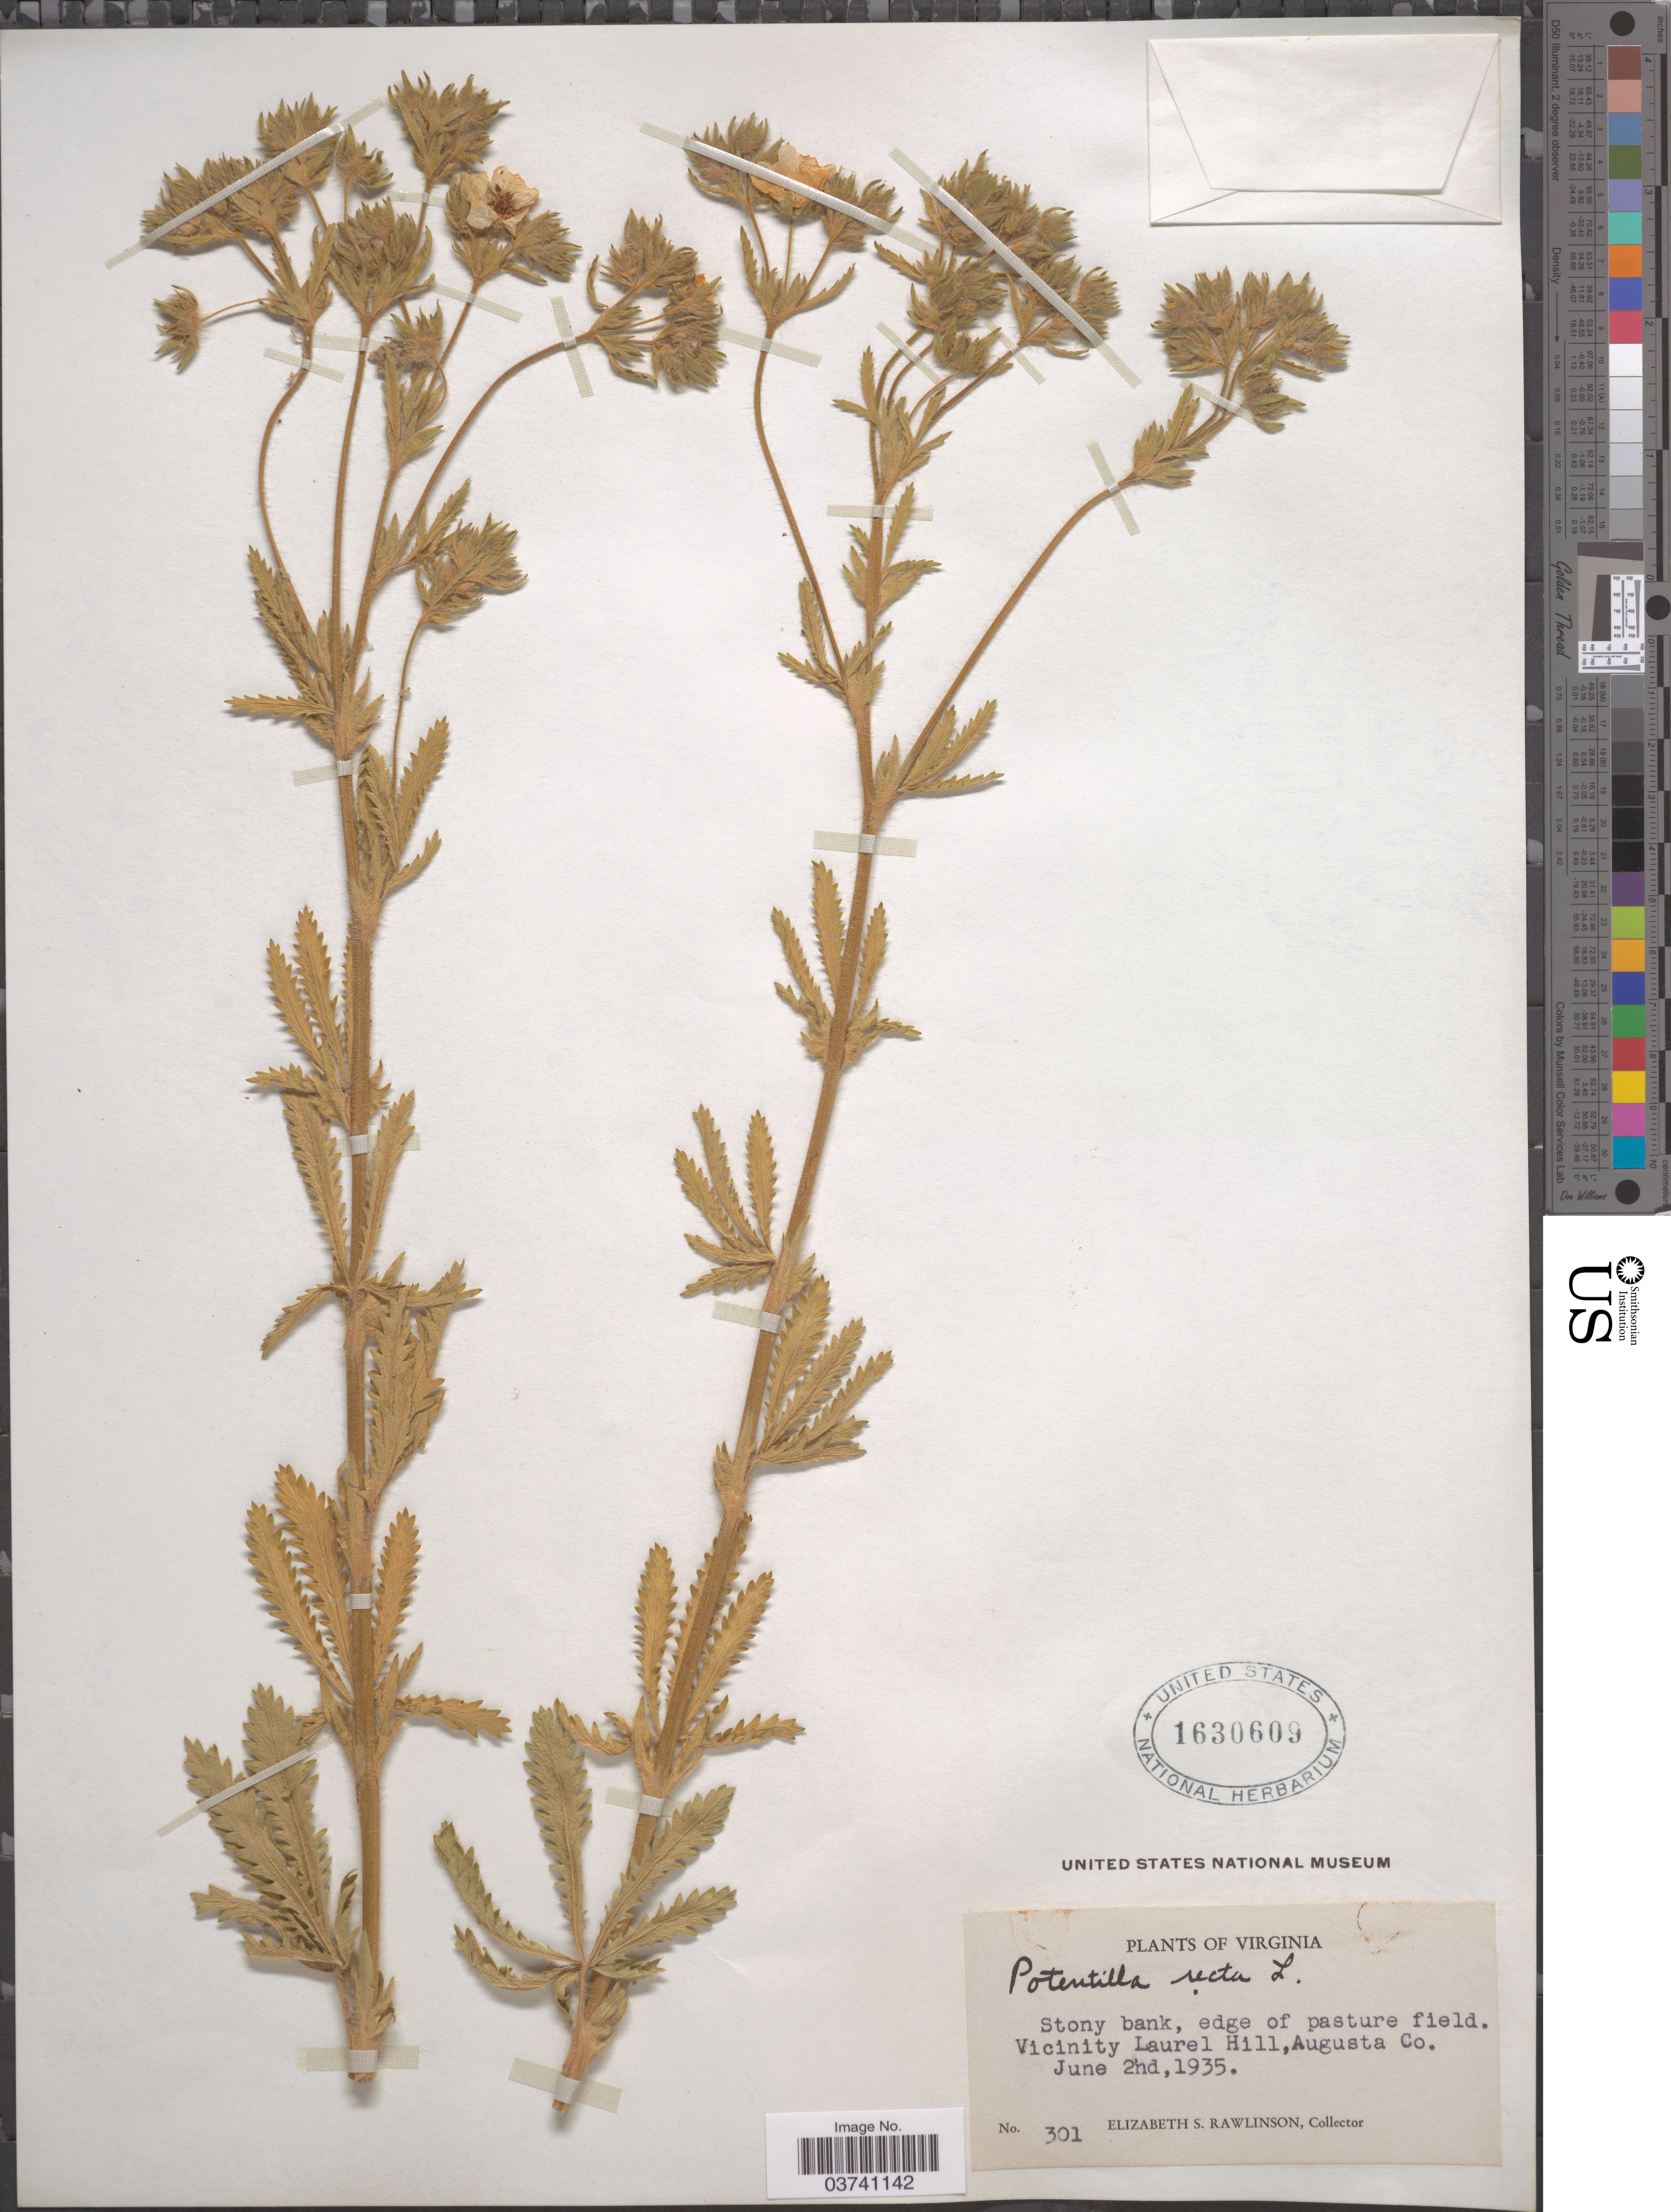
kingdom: Plantae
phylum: Tracheophyta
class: Magnoliopsida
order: Rosales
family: Rosaceae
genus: Potentilla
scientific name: Potentilla recta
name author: L.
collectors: E. S. Rawlinson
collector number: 301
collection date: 1935-06-02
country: United States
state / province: Virginia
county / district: Augusta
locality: Stony bank, edge of pasture field. Vicinity Laurel Hill, Augusta Co.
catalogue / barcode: US 130609